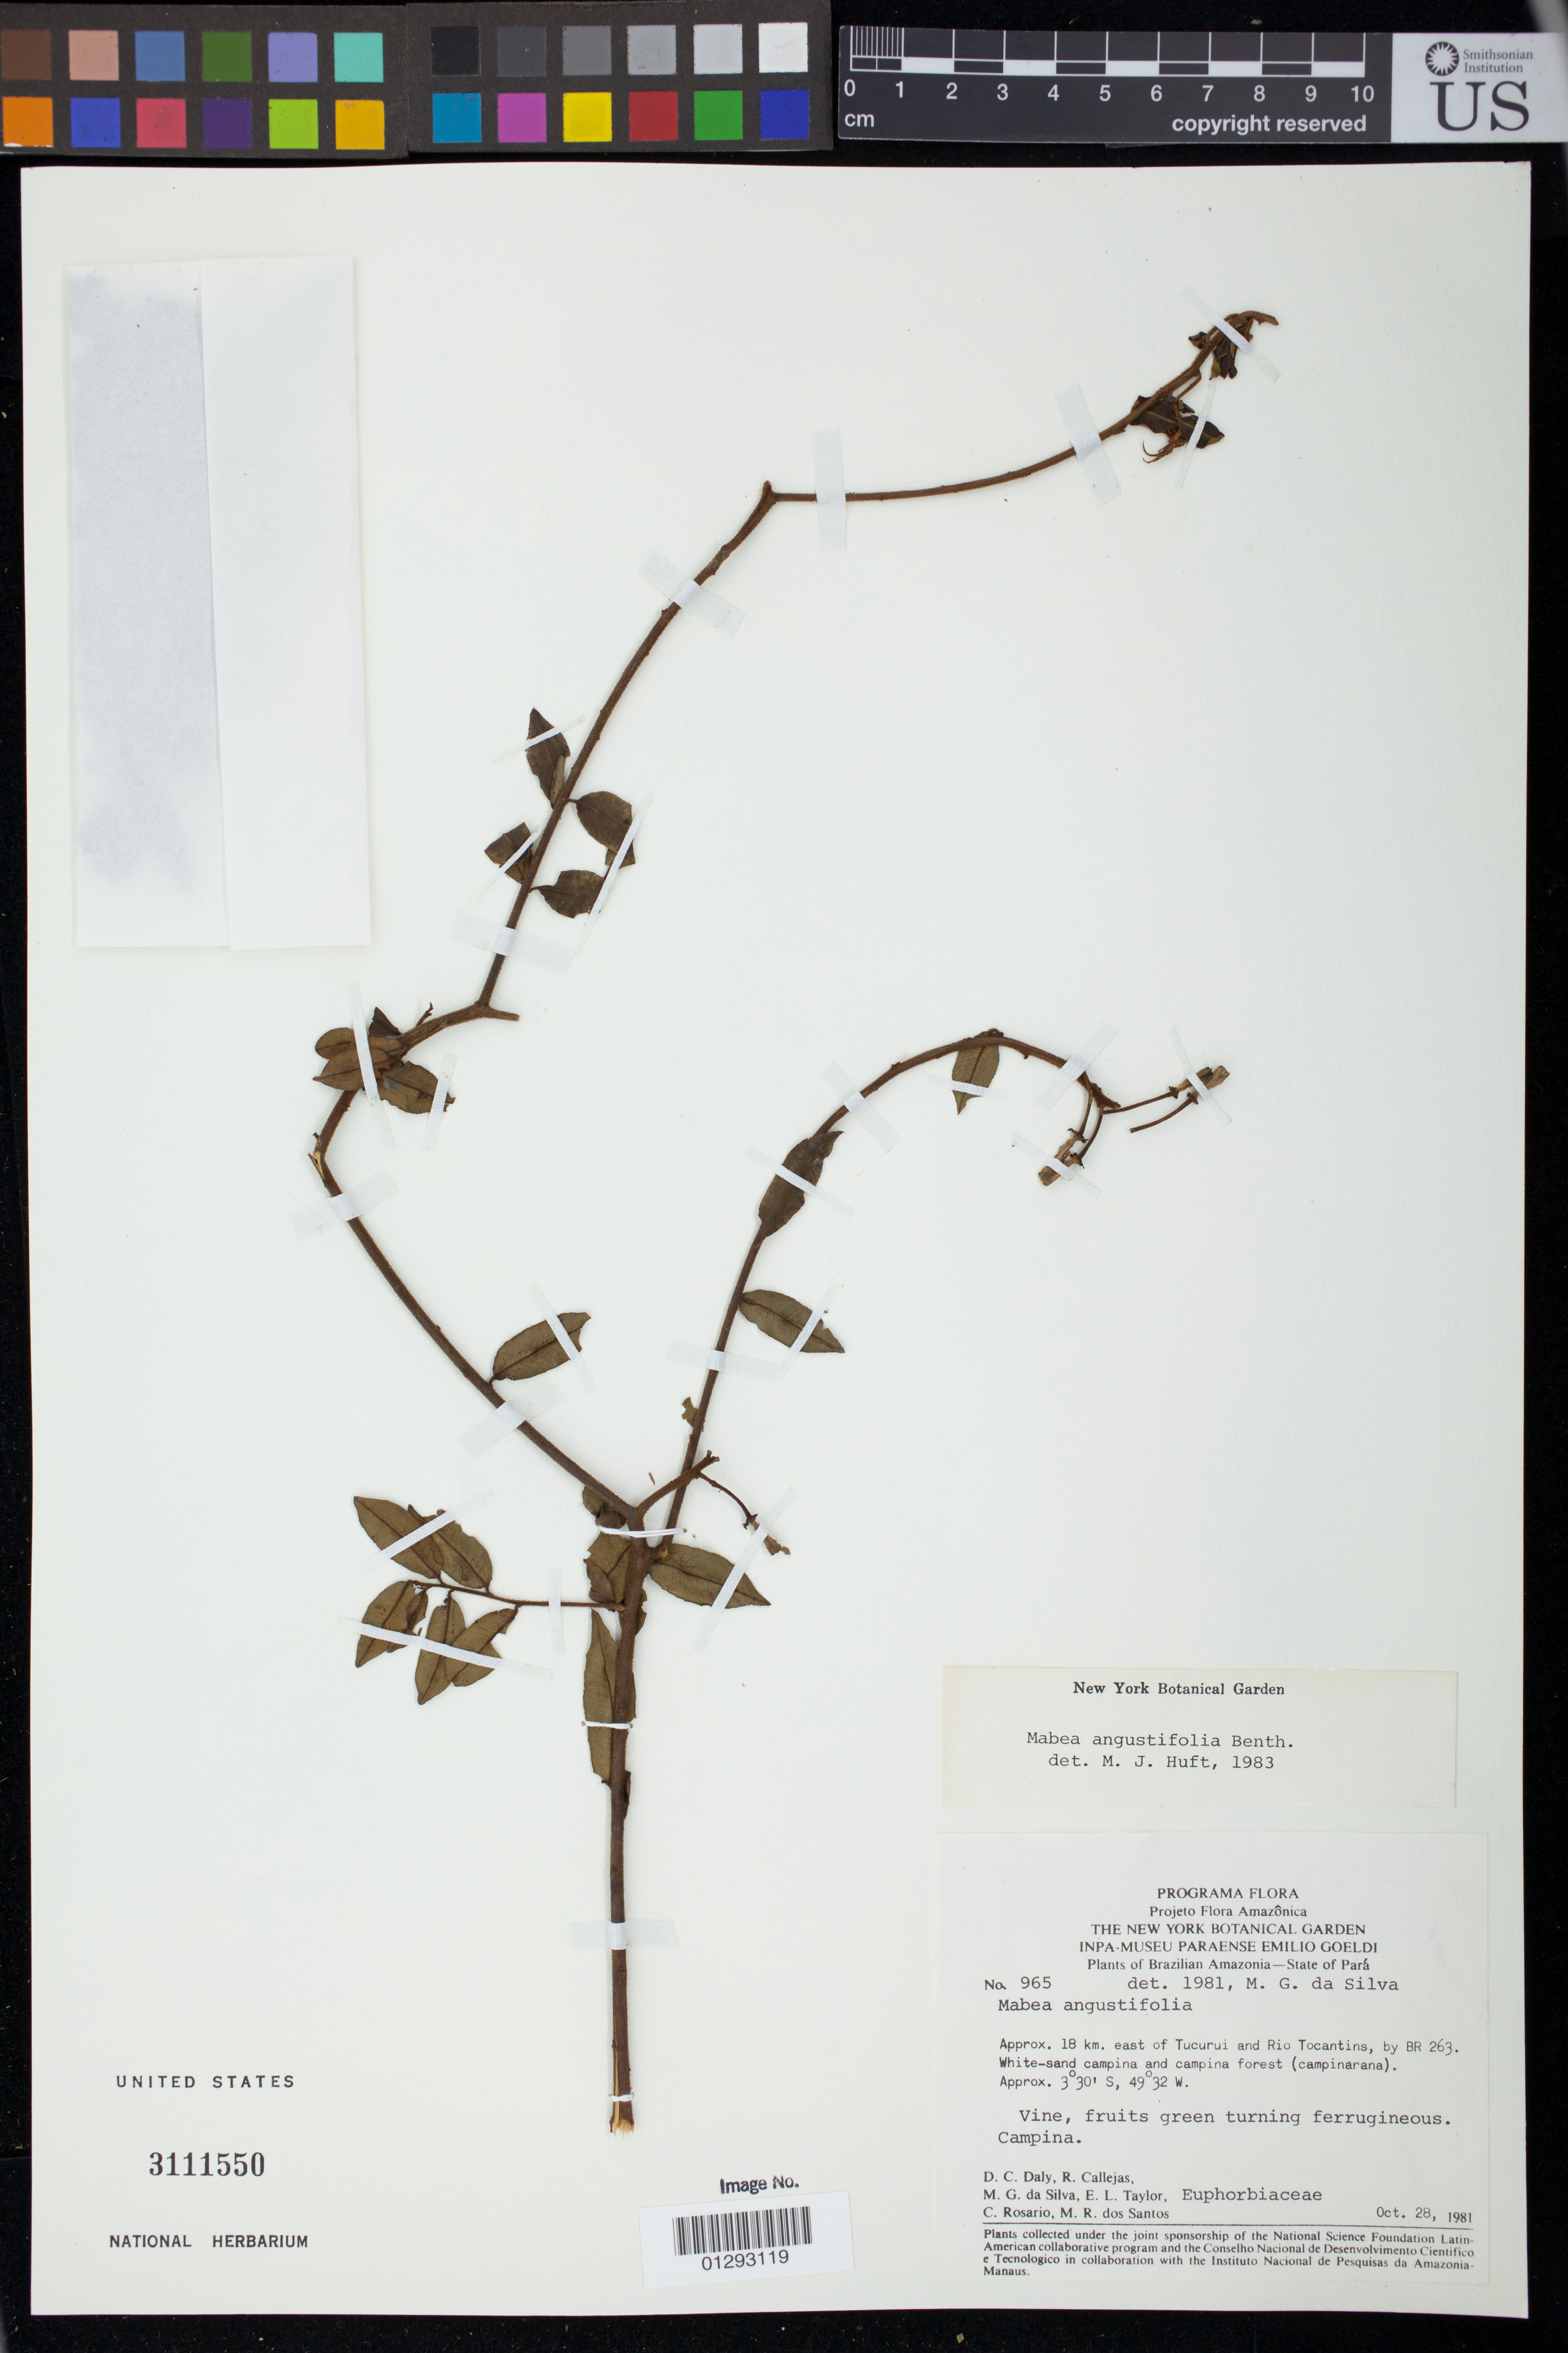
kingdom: Plantae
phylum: Tracheophyta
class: Magnoliopsida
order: Malpighiales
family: Euphorbiaceae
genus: Mabea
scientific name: Mabea angustifolia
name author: Spruce ex Benth.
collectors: D. C. Daly, R. Callejas, M. G. Silva, E. L. G. Taylor, C. S. Rosário & M. Santos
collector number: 965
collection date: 1981-10-28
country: Brazil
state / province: Para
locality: Approx. 18 km. east of Tucurui and Rio Tocantins, by BR 263.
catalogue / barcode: US 3111550